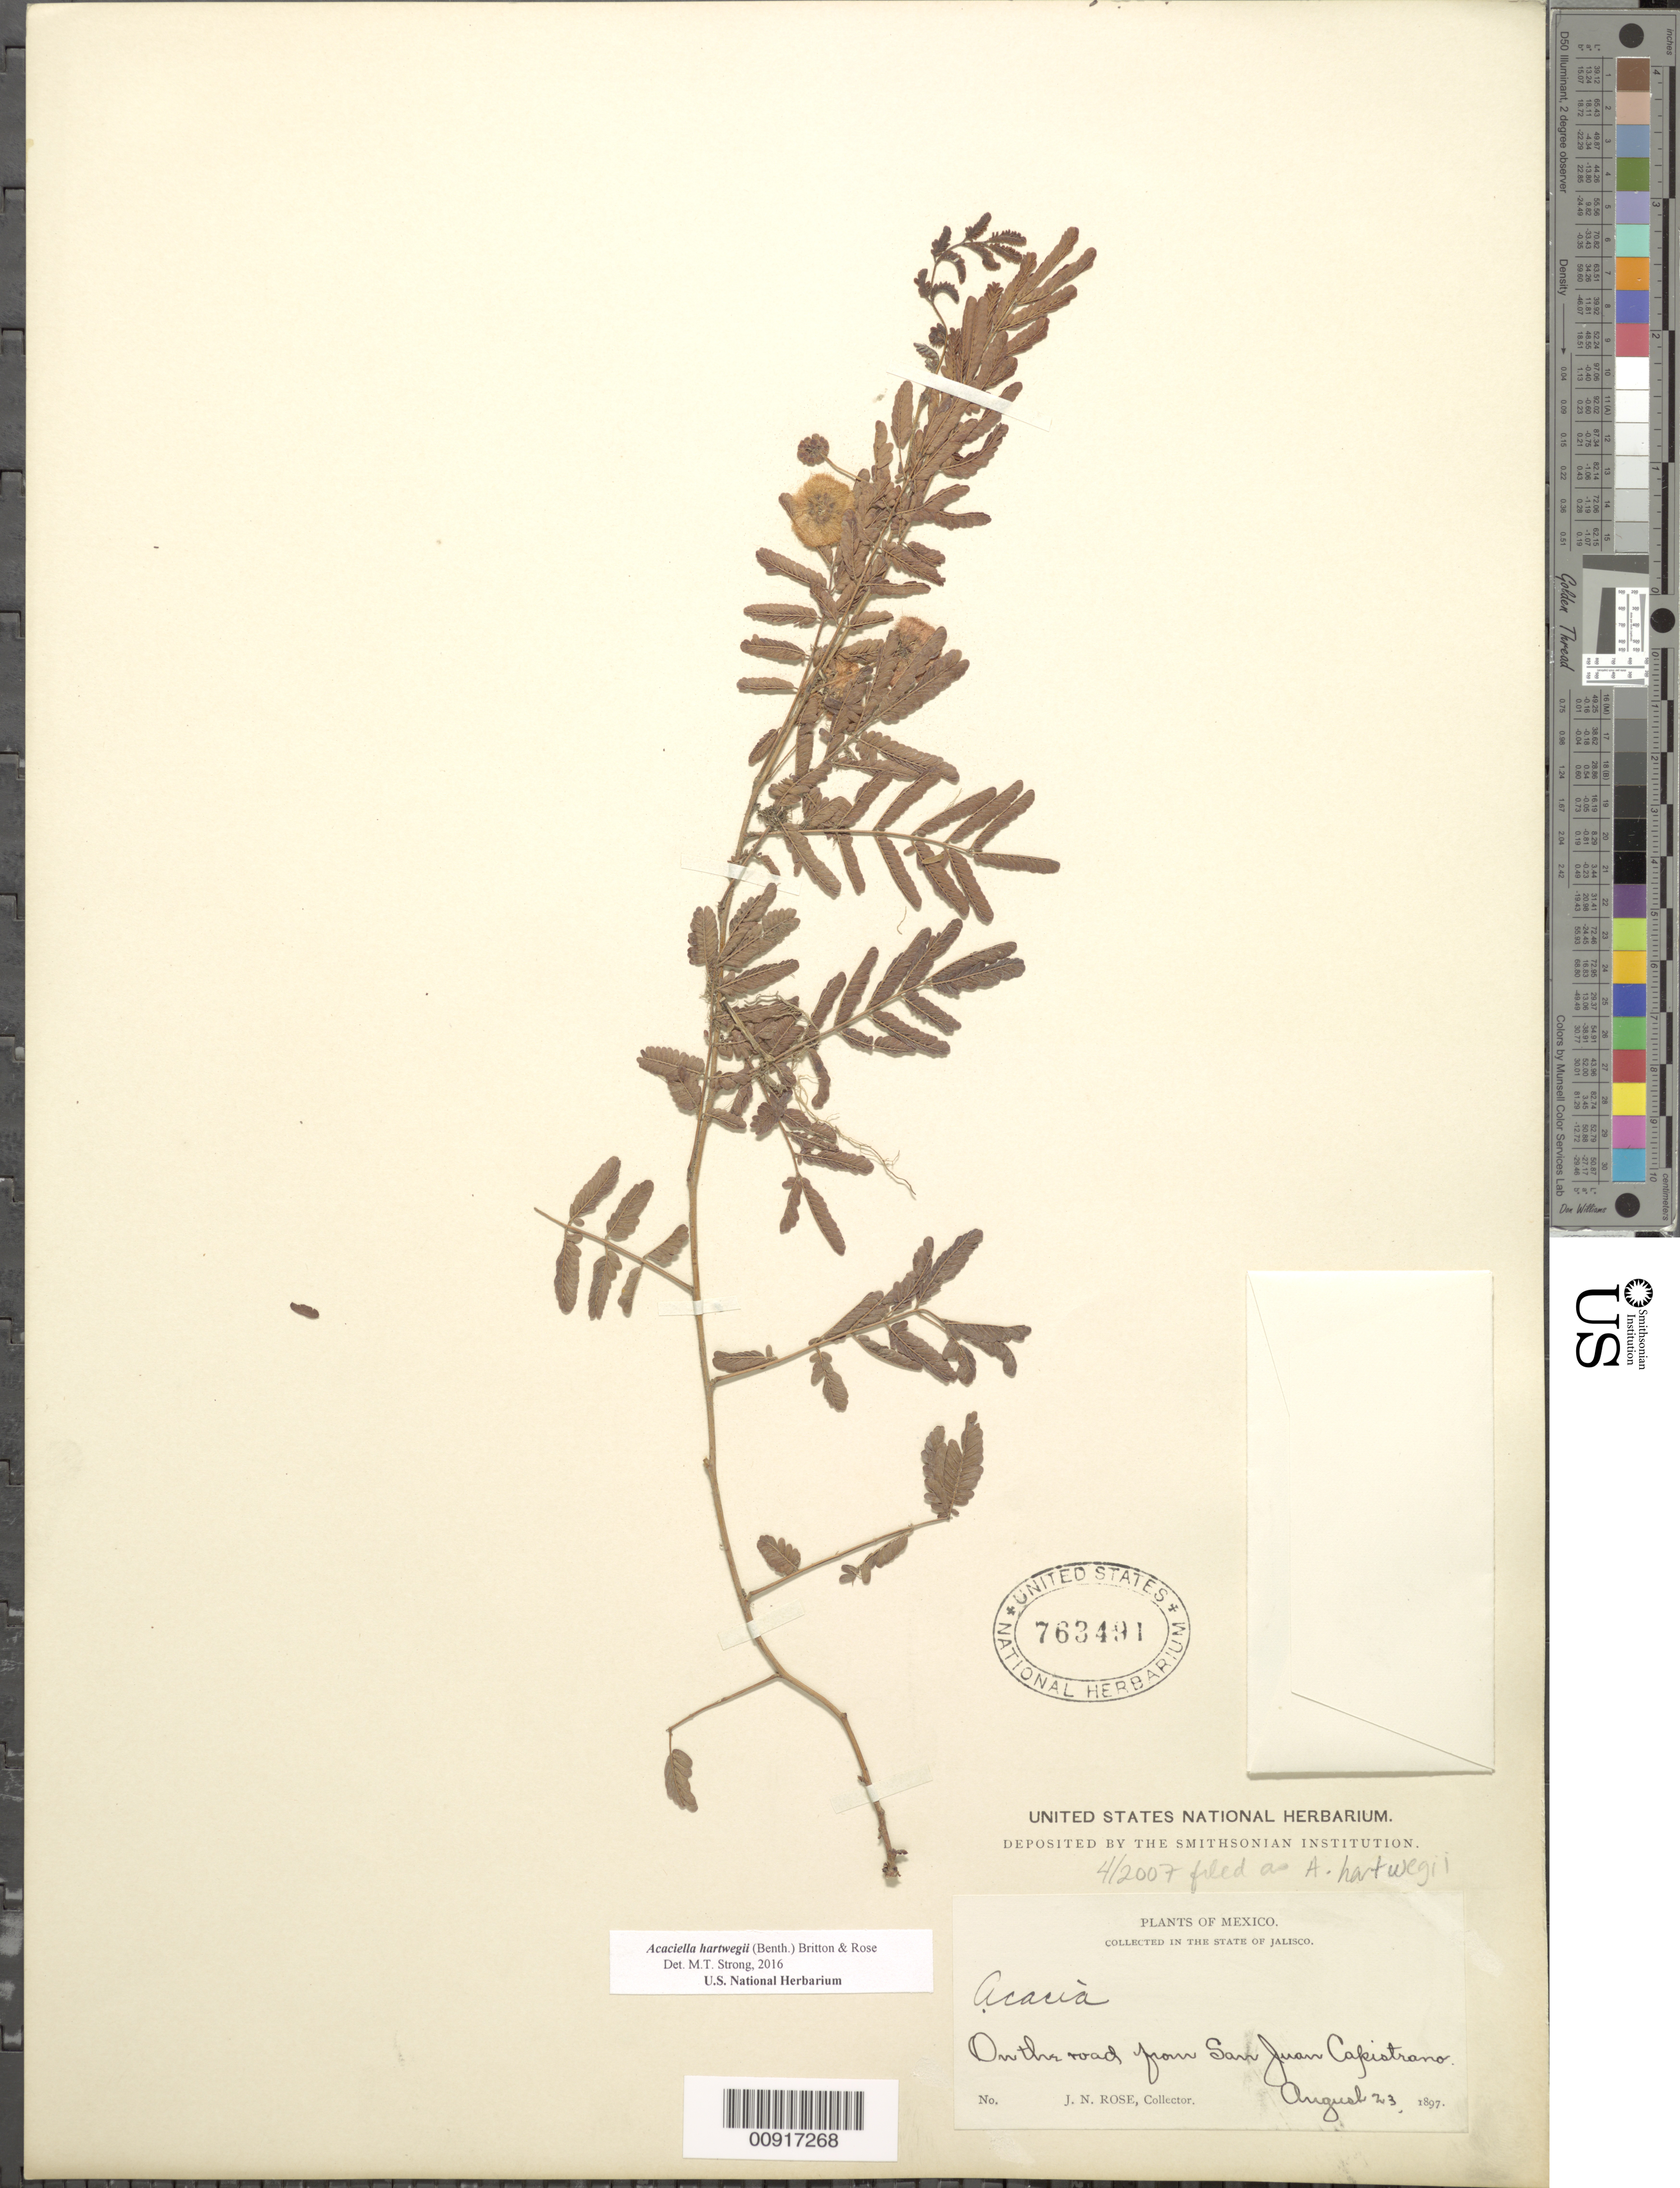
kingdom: Plantae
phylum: Tracheophyta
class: Magnoliopsida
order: Fabales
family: Fabaceae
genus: Acaciella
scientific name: Acaciella hartwegii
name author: (Benth.) Britton & Rose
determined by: Strong, M. T., (US), Smithsonian Institution - National Museum of Natural History (UNITED STATES)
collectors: J. N. Rose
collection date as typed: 23 Aug 1897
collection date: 1897-08-23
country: Mexico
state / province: Jalisco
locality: On the road from San Juan Capistrano, State of Jalisco.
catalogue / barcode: US 763491